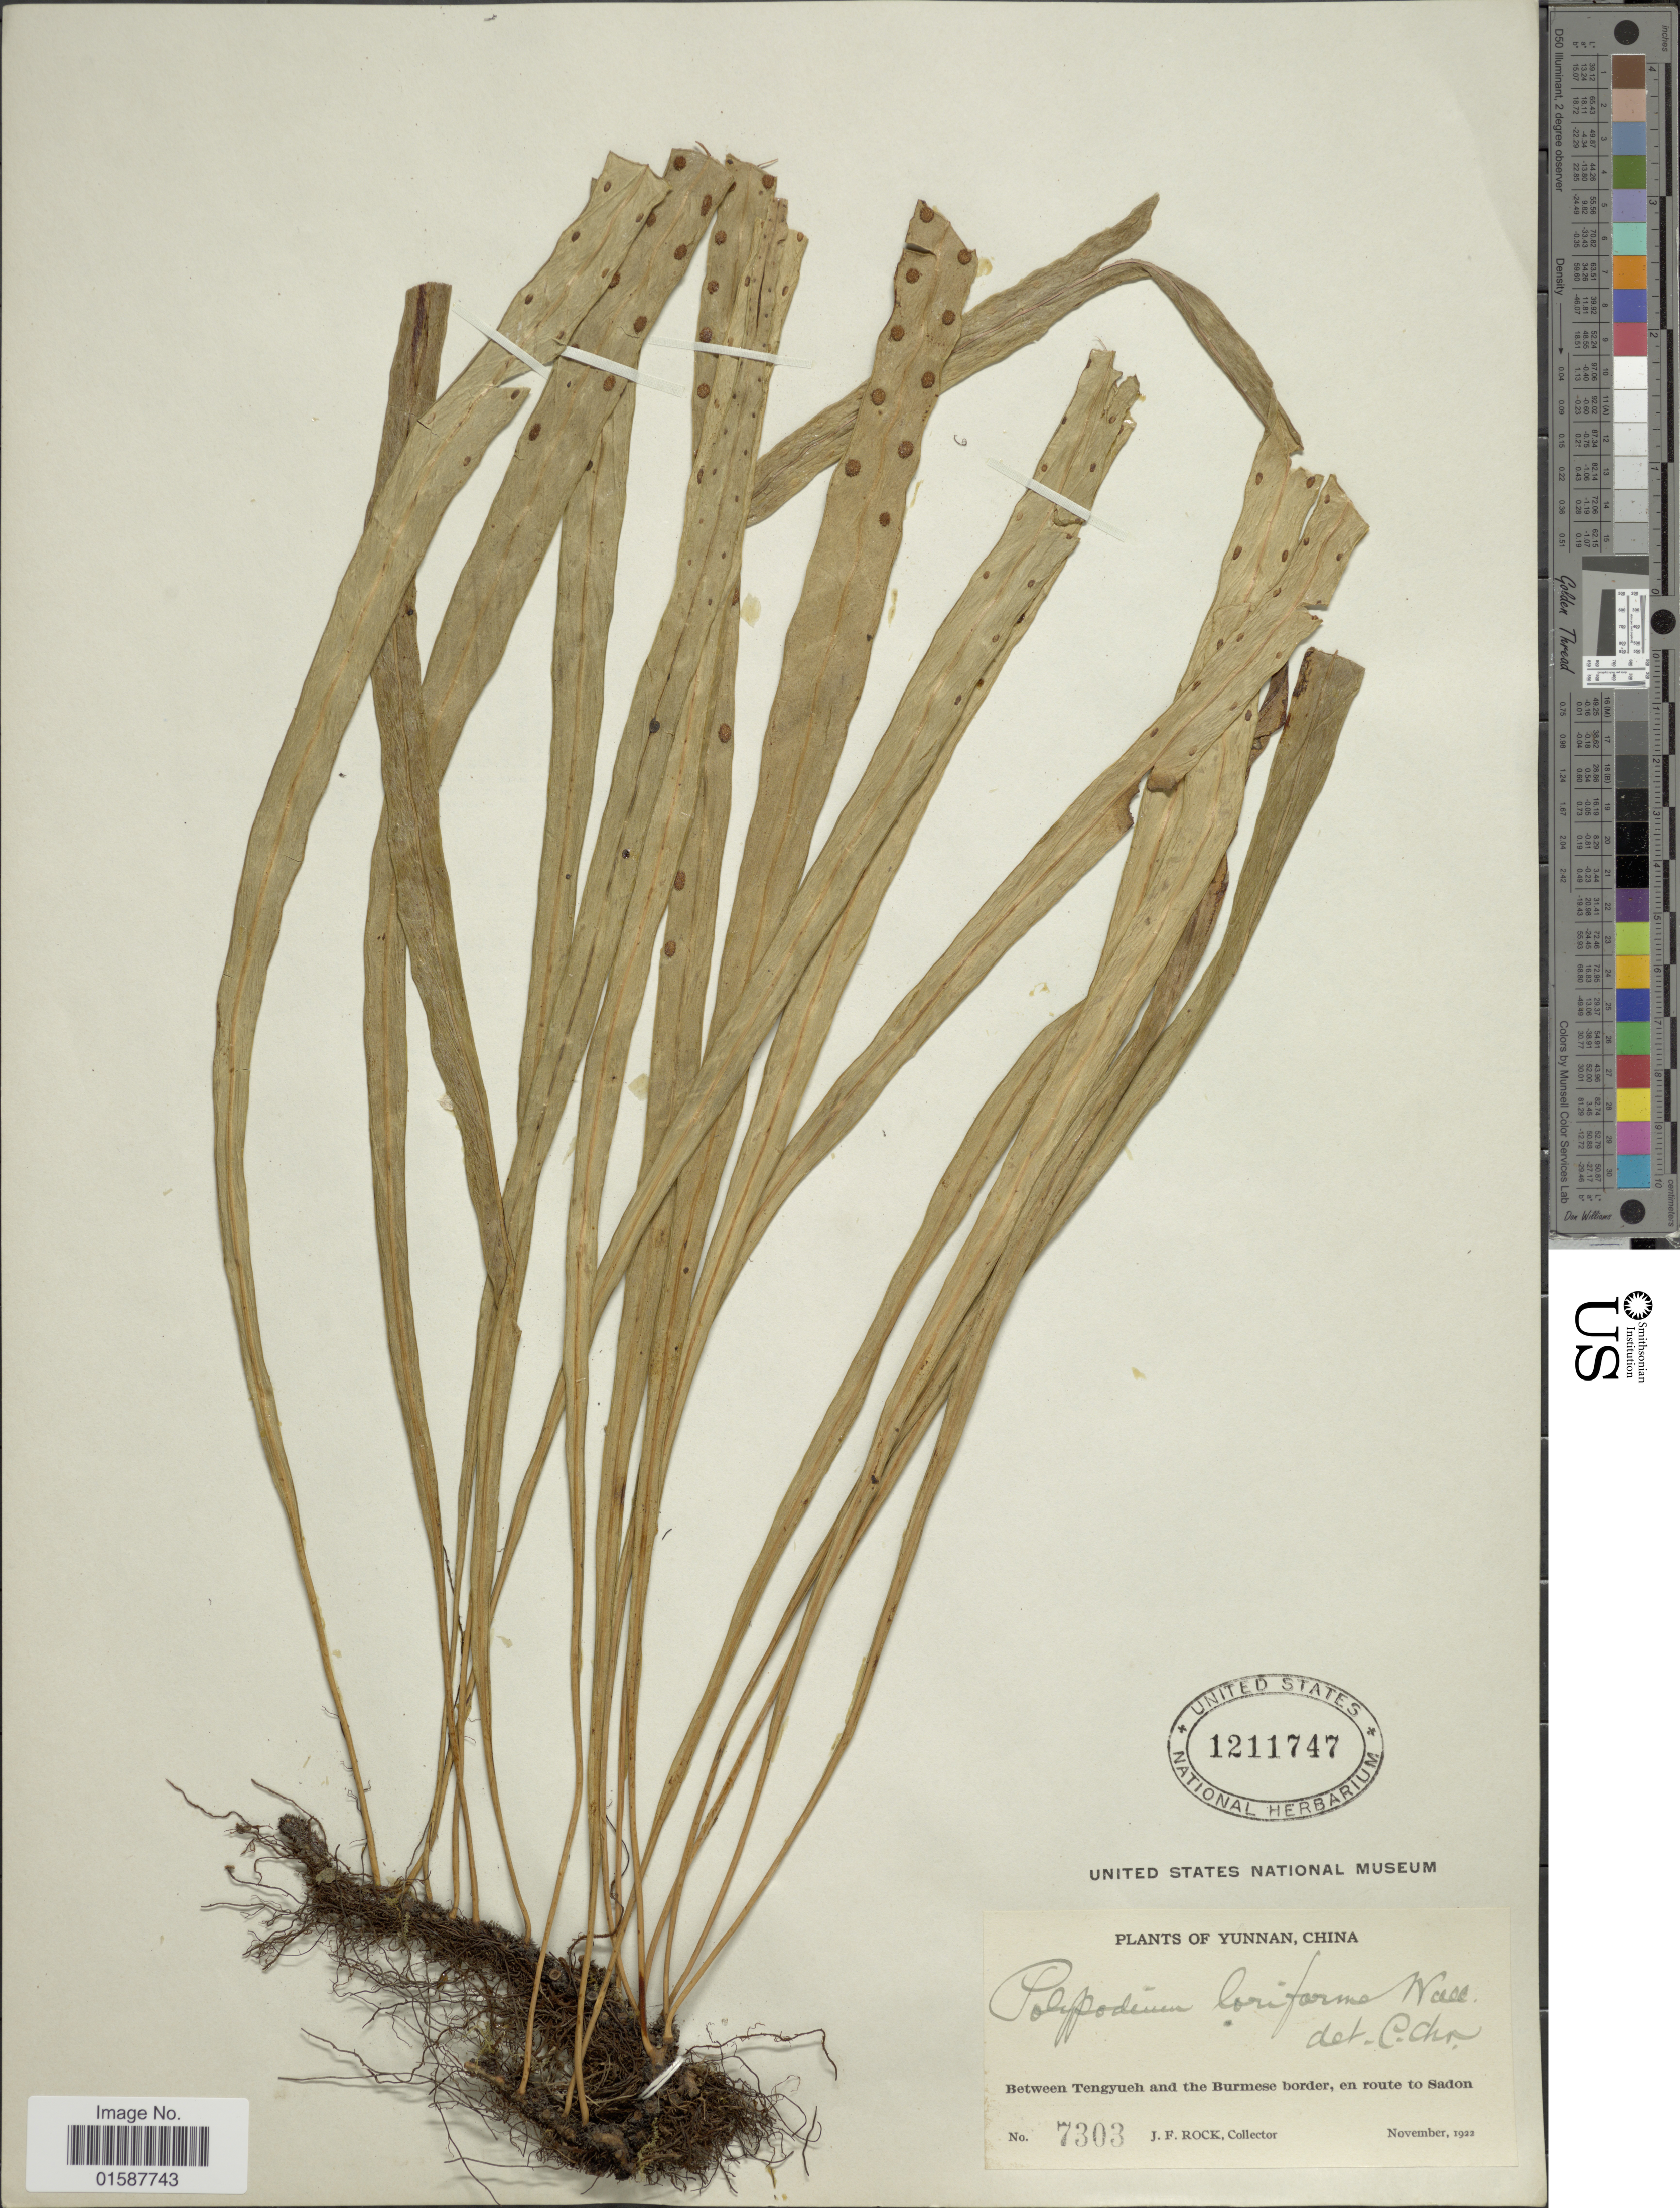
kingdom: Plantae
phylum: Tracheophyta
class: Polypodiopsida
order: Polypodiales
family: Polypodiaceae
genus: Lepisorus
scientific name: Lepisorus loriformis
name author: (Wall. ex Mett.) Ching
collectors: J. Rock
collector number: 7303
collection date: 1922-11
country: China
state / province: Yunnan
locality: Yunnan, between Tengyueh and the Burmese border, en route to Sadon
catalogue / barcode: US 1211747